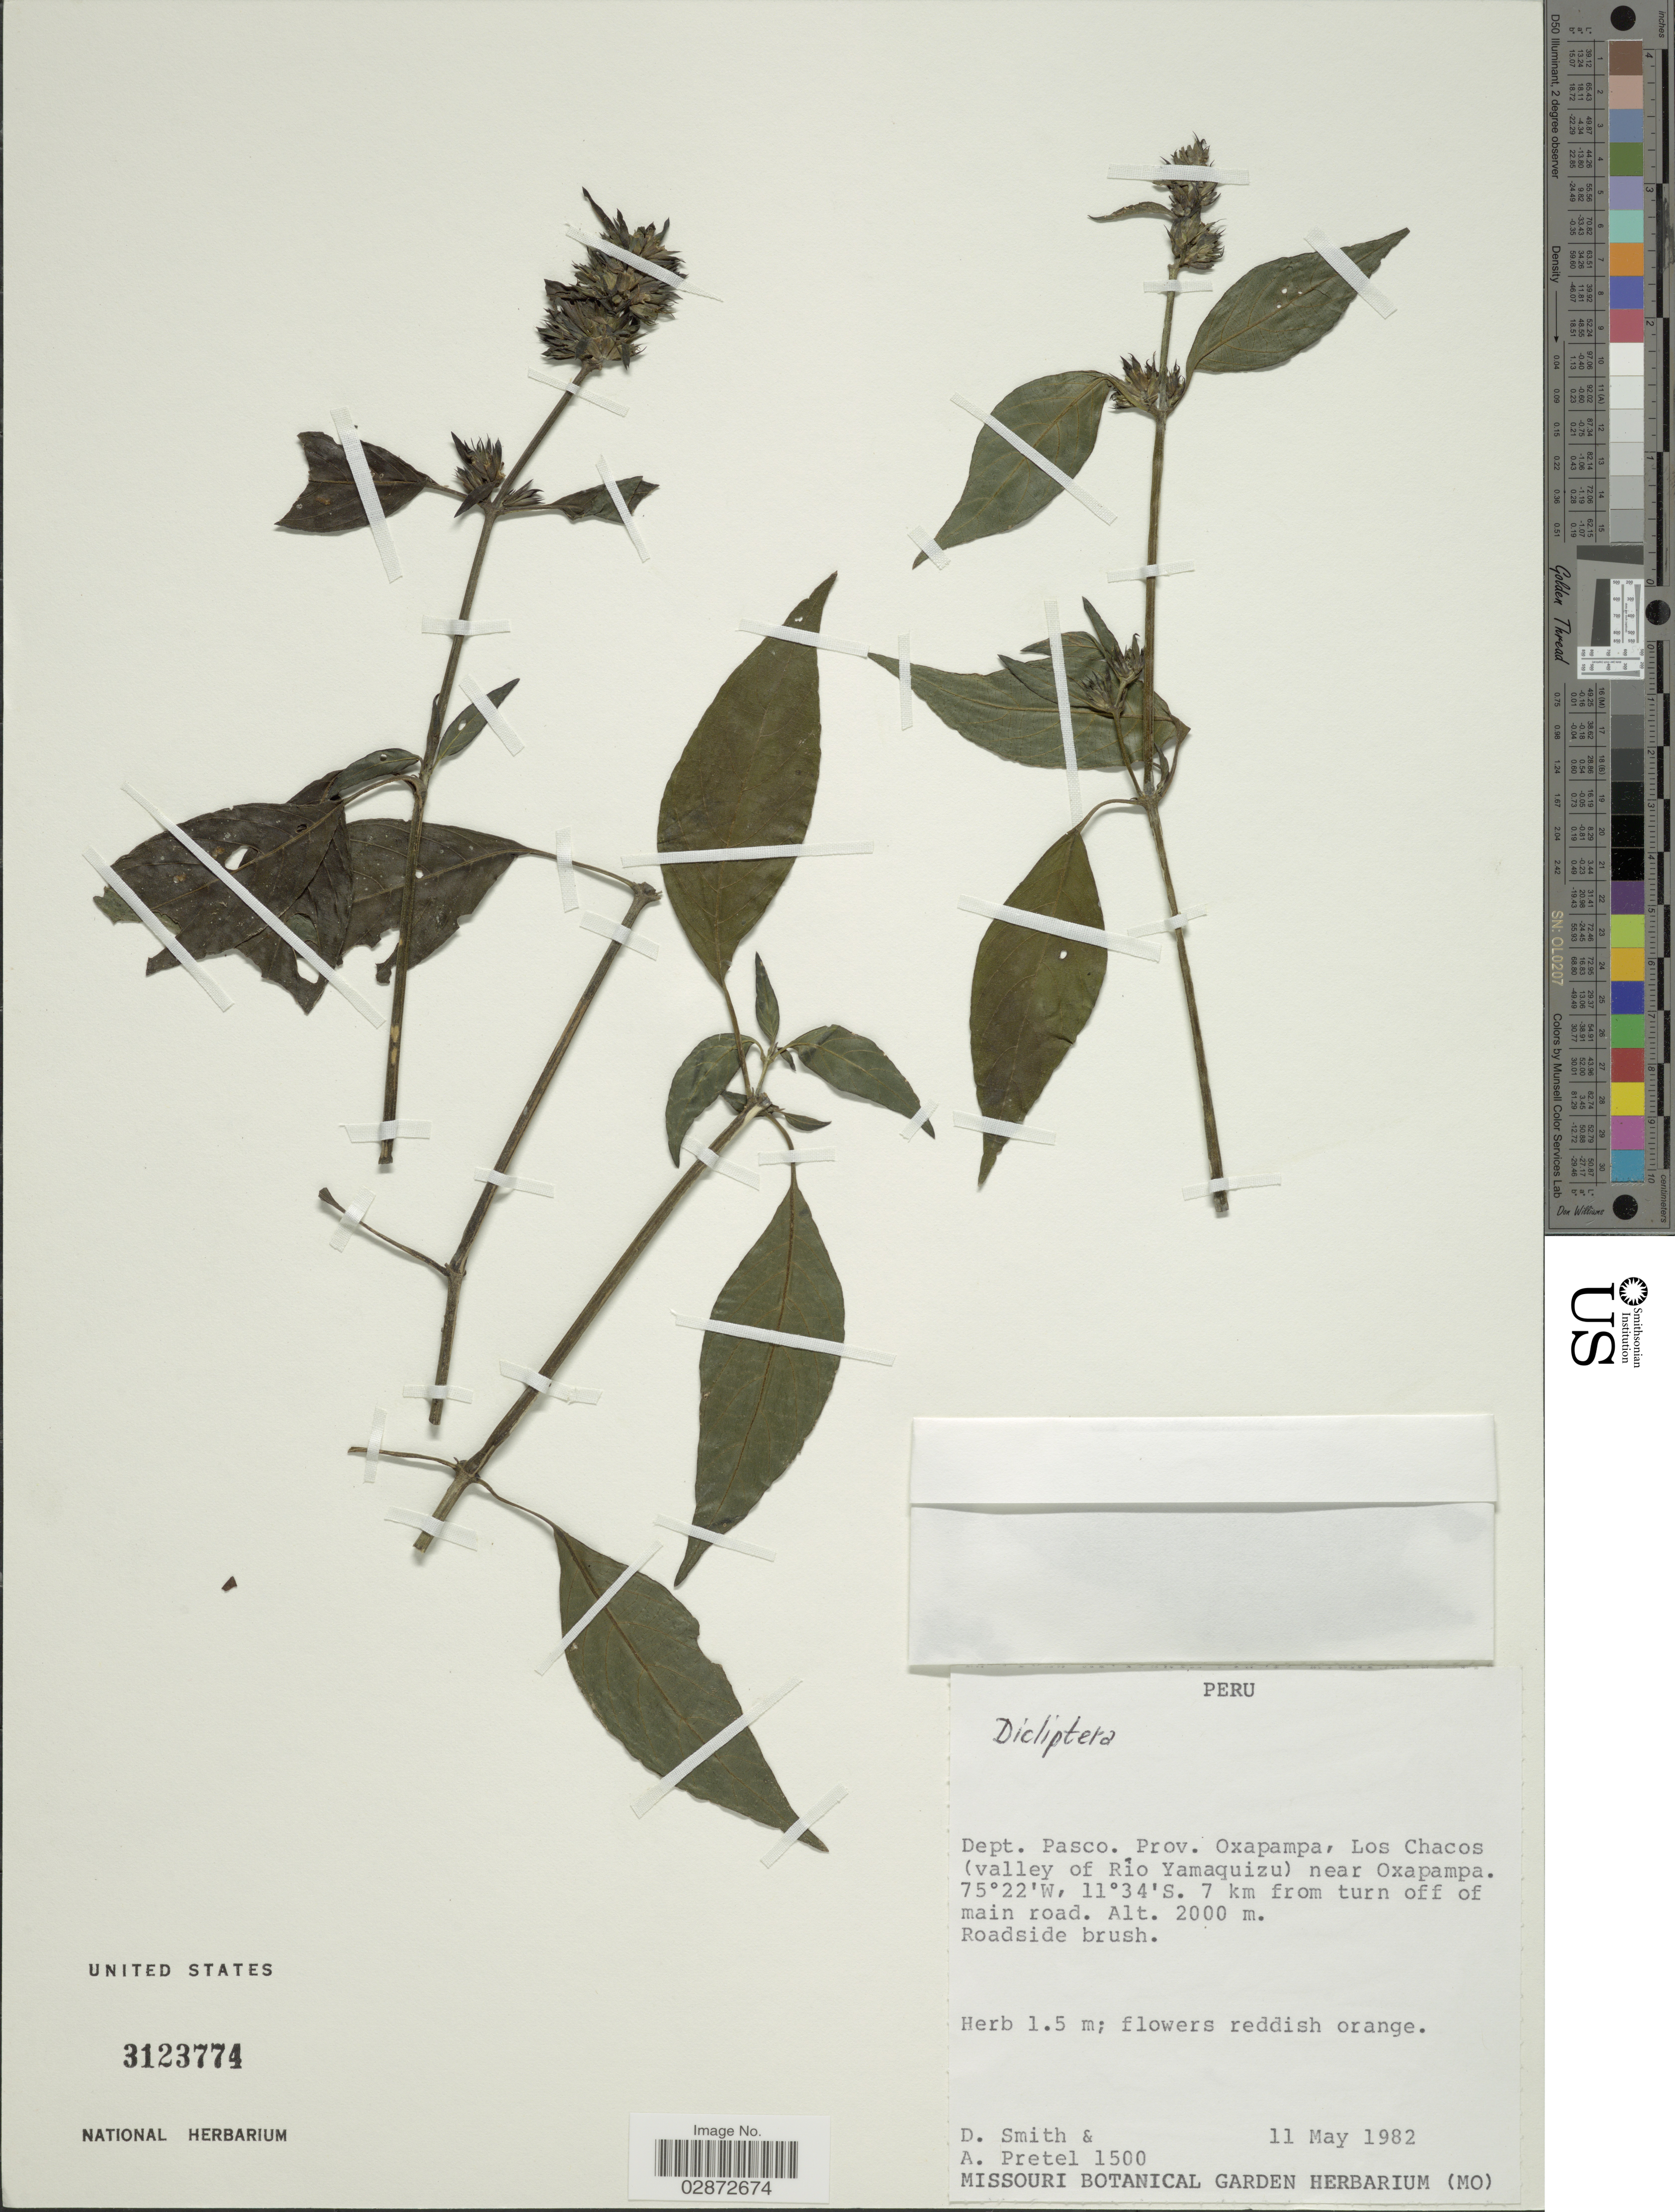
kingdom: Plantae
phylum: Tracheophyta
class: Magnoliopsida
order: Lamiales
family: Acanthaceae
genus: Dicliptera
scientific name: Dicliptera sp.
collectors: D. Smith & A. Pretel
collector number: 1500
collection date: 1982-05-11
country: Peru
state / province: Pasco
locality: Dept. Pasco. Prov. Oxapampa, Los Chacos (valley of Río Yamaquizu) near Oxapampa. 7 km from turn off of main road. Roadside brush.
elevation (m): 2000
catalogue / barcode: US 3123774